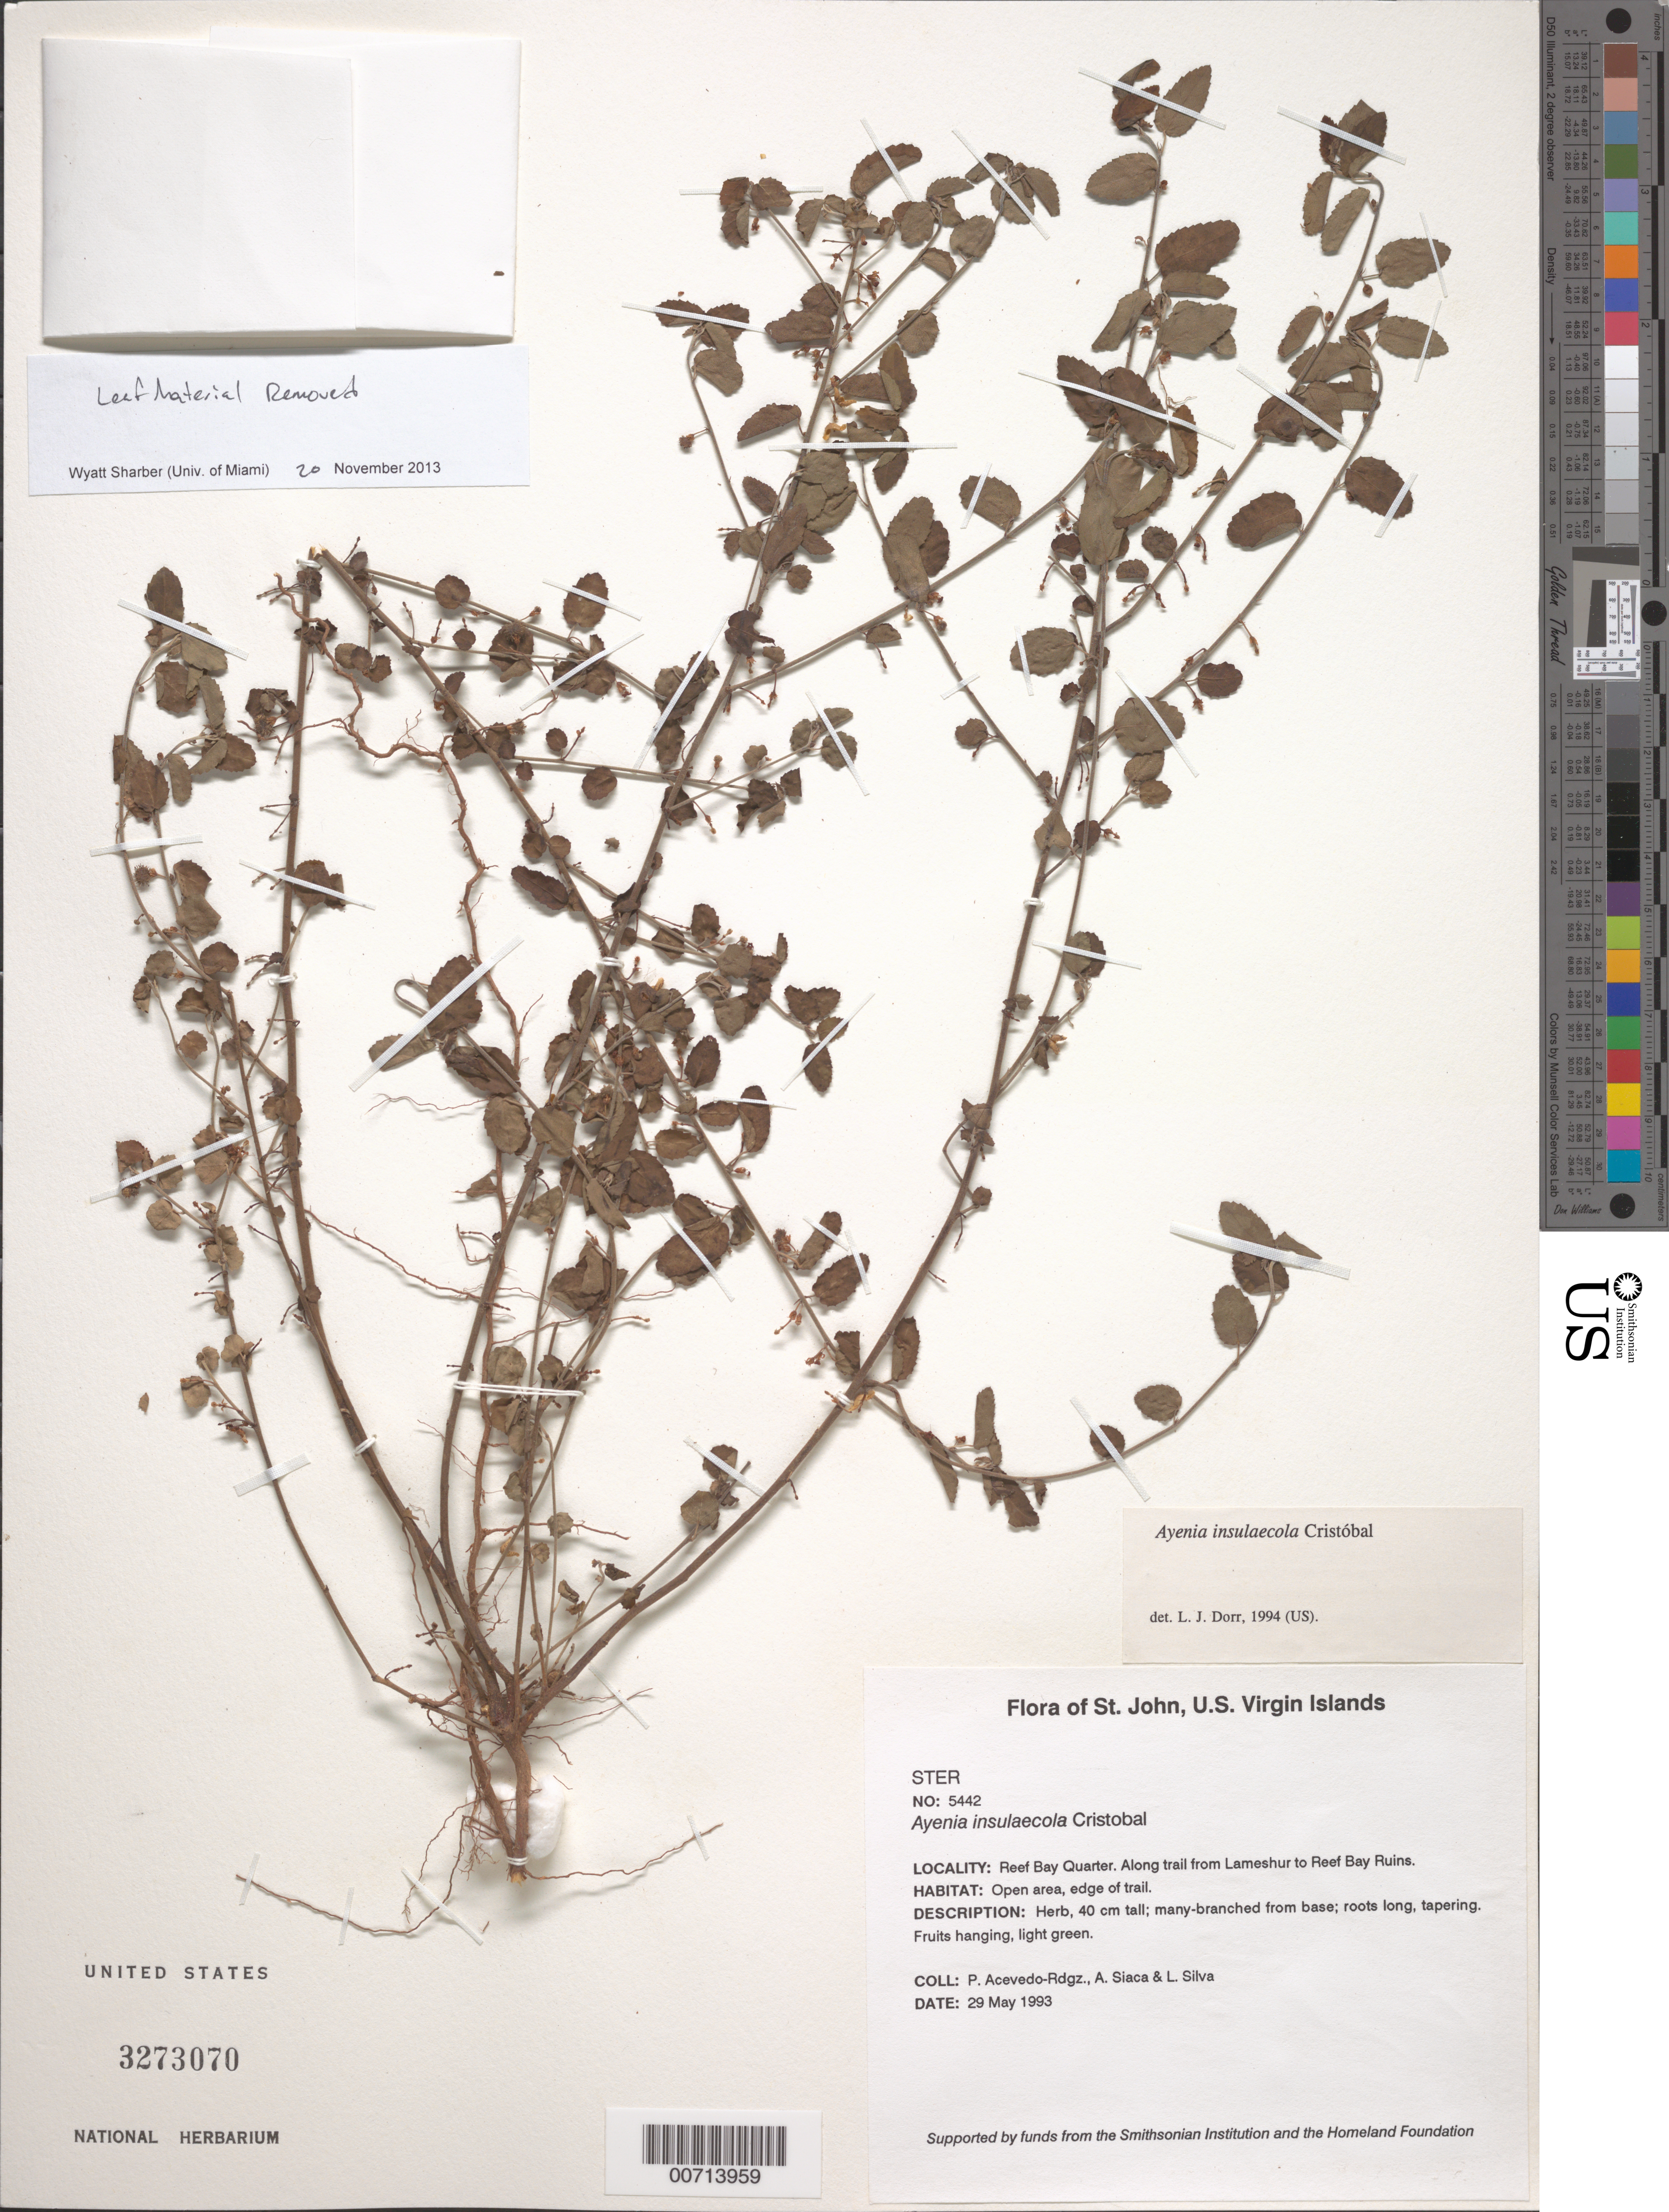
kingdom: Plantae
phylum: Tracheophyta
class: Magnoliopsida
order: Malvales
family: Malvaceae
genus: Ayenia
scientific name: Ayenia insulicola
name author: Cristóbal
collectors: P. Acevedo-Rodr., A. Siaca & L. Silva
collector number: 5442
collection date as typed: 29 May 1993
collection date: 1993-05-29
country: U.S. Virgin Islands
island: St. John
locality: Reef Bay Quarter. Along trail from Lameshur to Reef Bay Ruins.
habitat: Open area, edge of trail.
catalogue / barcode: US 3273070